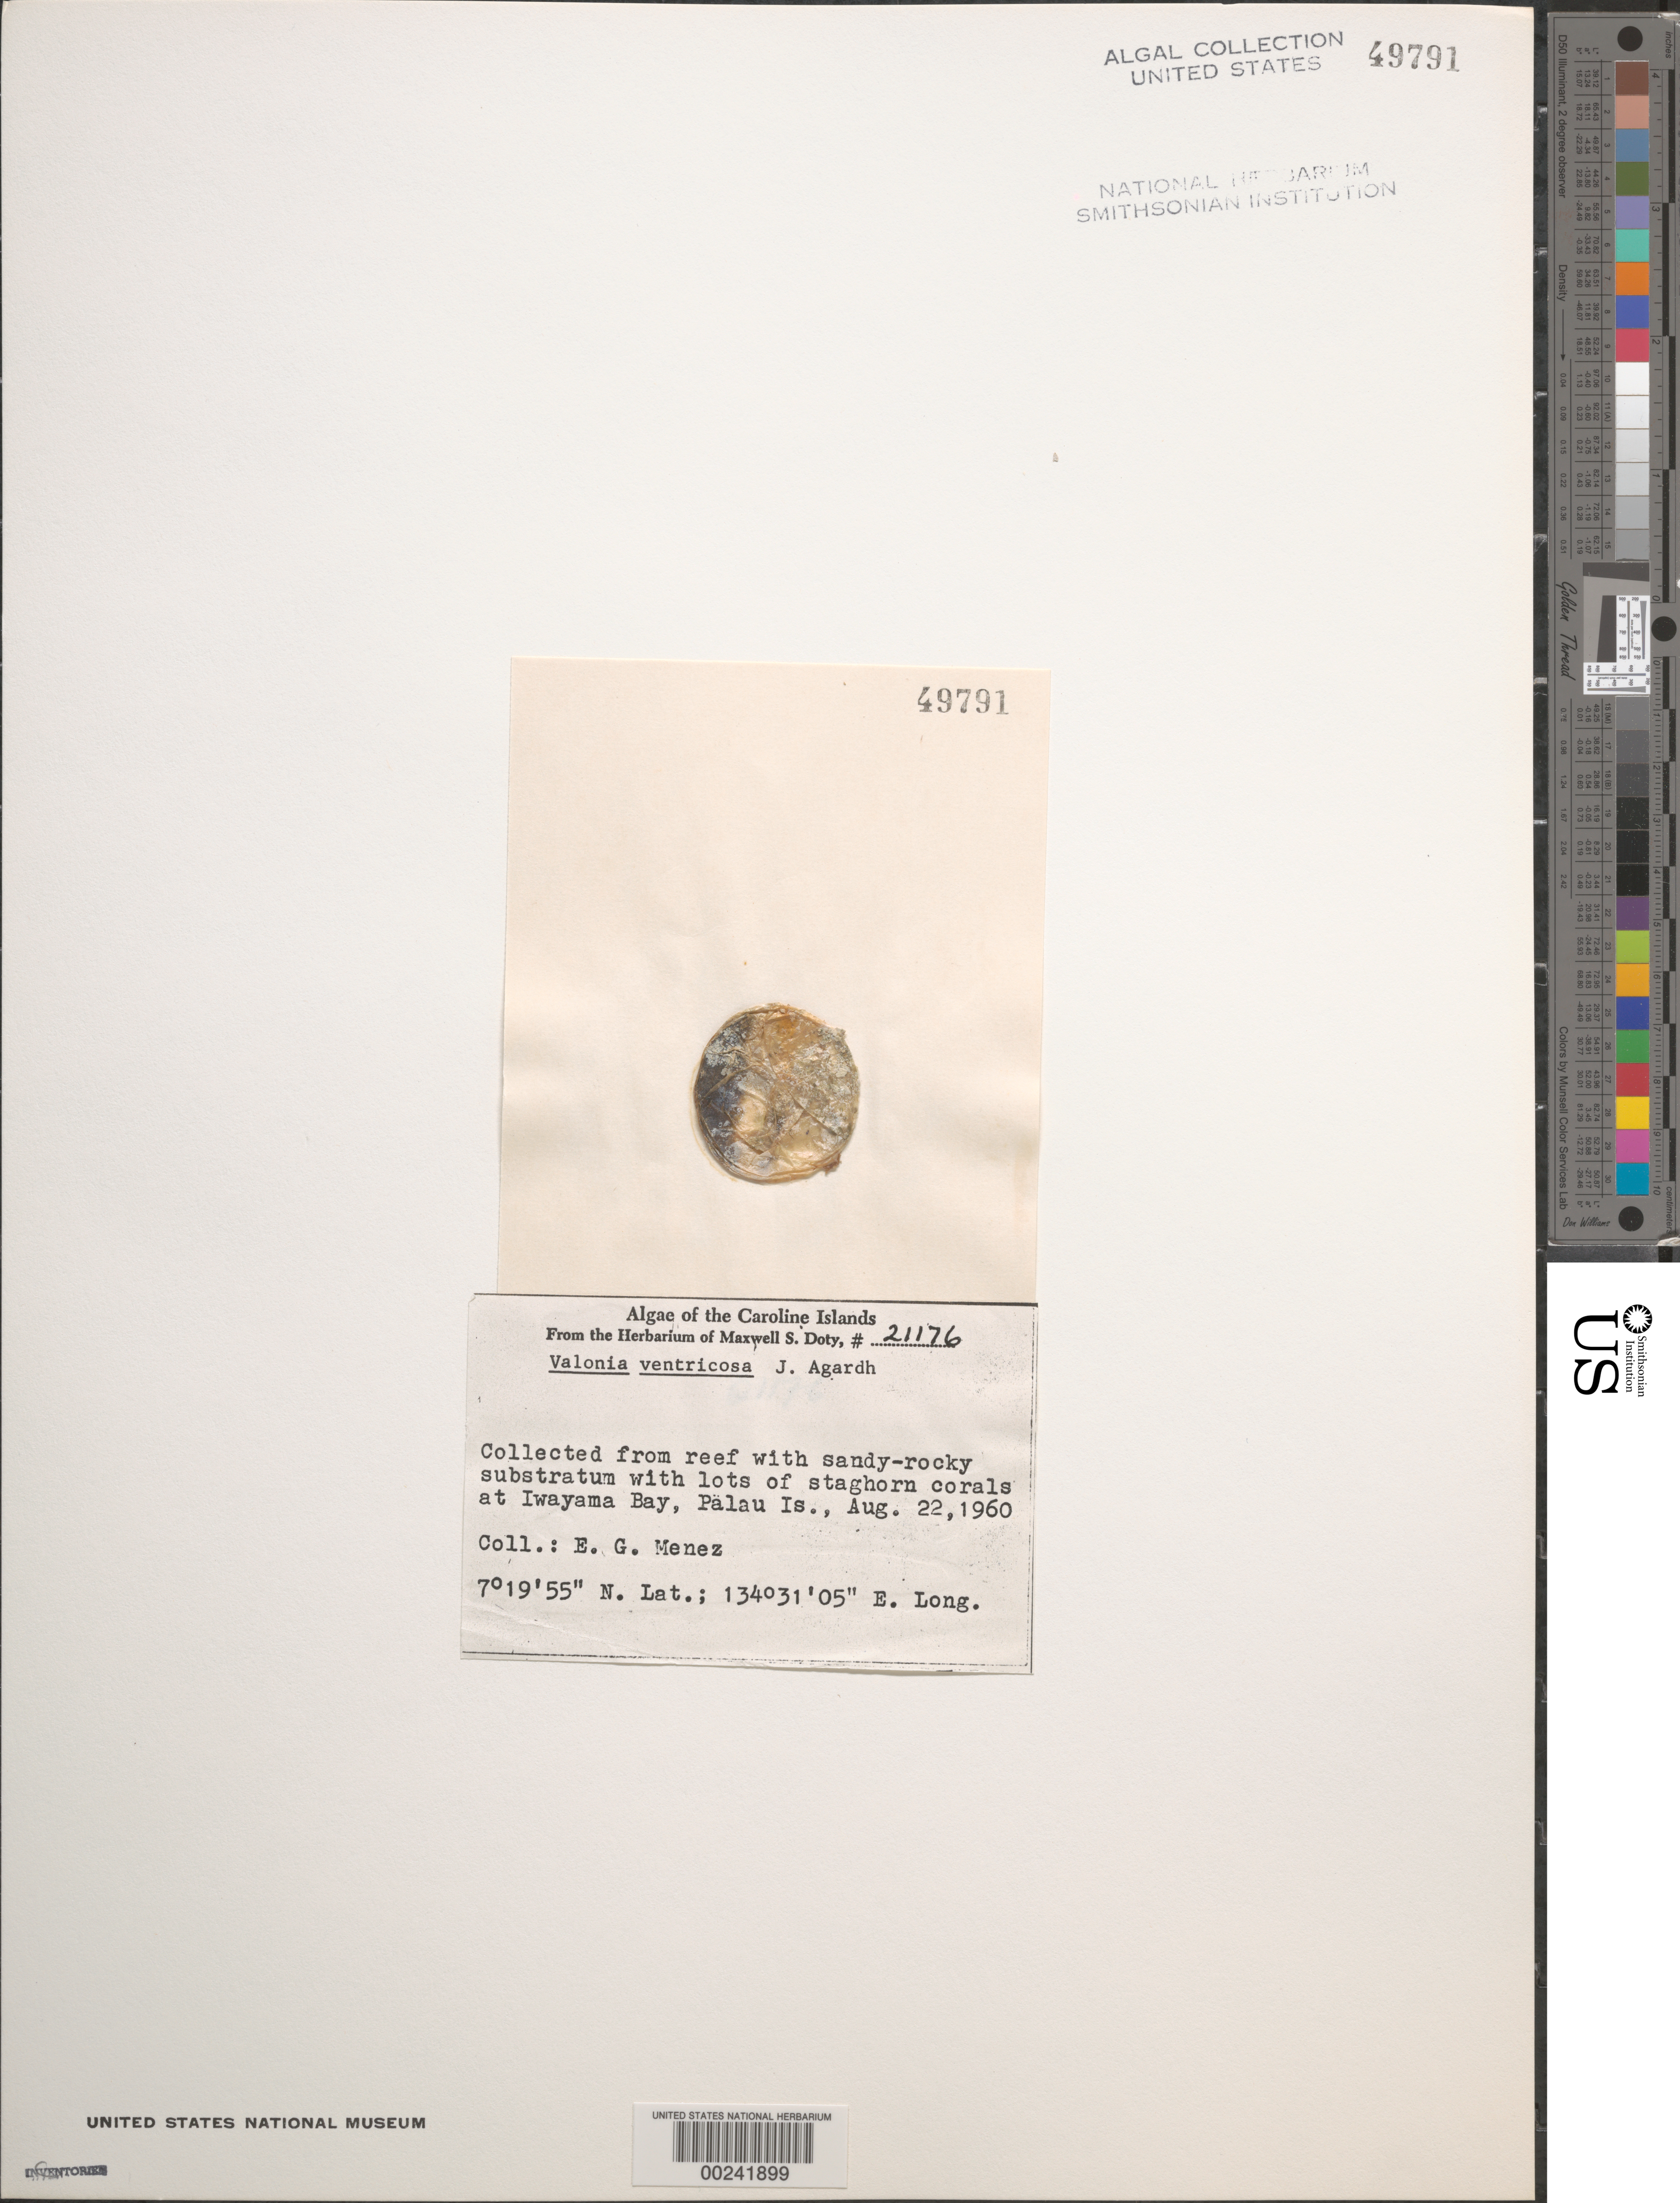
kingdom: Plantae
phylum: Chlorophyta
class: Ulvophyceae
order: Siphonocladales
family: Valoniaceae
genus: Valonia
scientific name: Valonia ventricosa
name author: J. Agardh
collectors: Meñez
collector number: MSD 21176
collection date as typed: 22 Aug 1960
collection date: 1960-08-22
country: Palau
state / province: Koror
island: Oreor (Koror)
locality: Iwayama Bay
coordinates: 7 19' 55" N, 134 31' 05" E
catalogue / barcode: US 49791